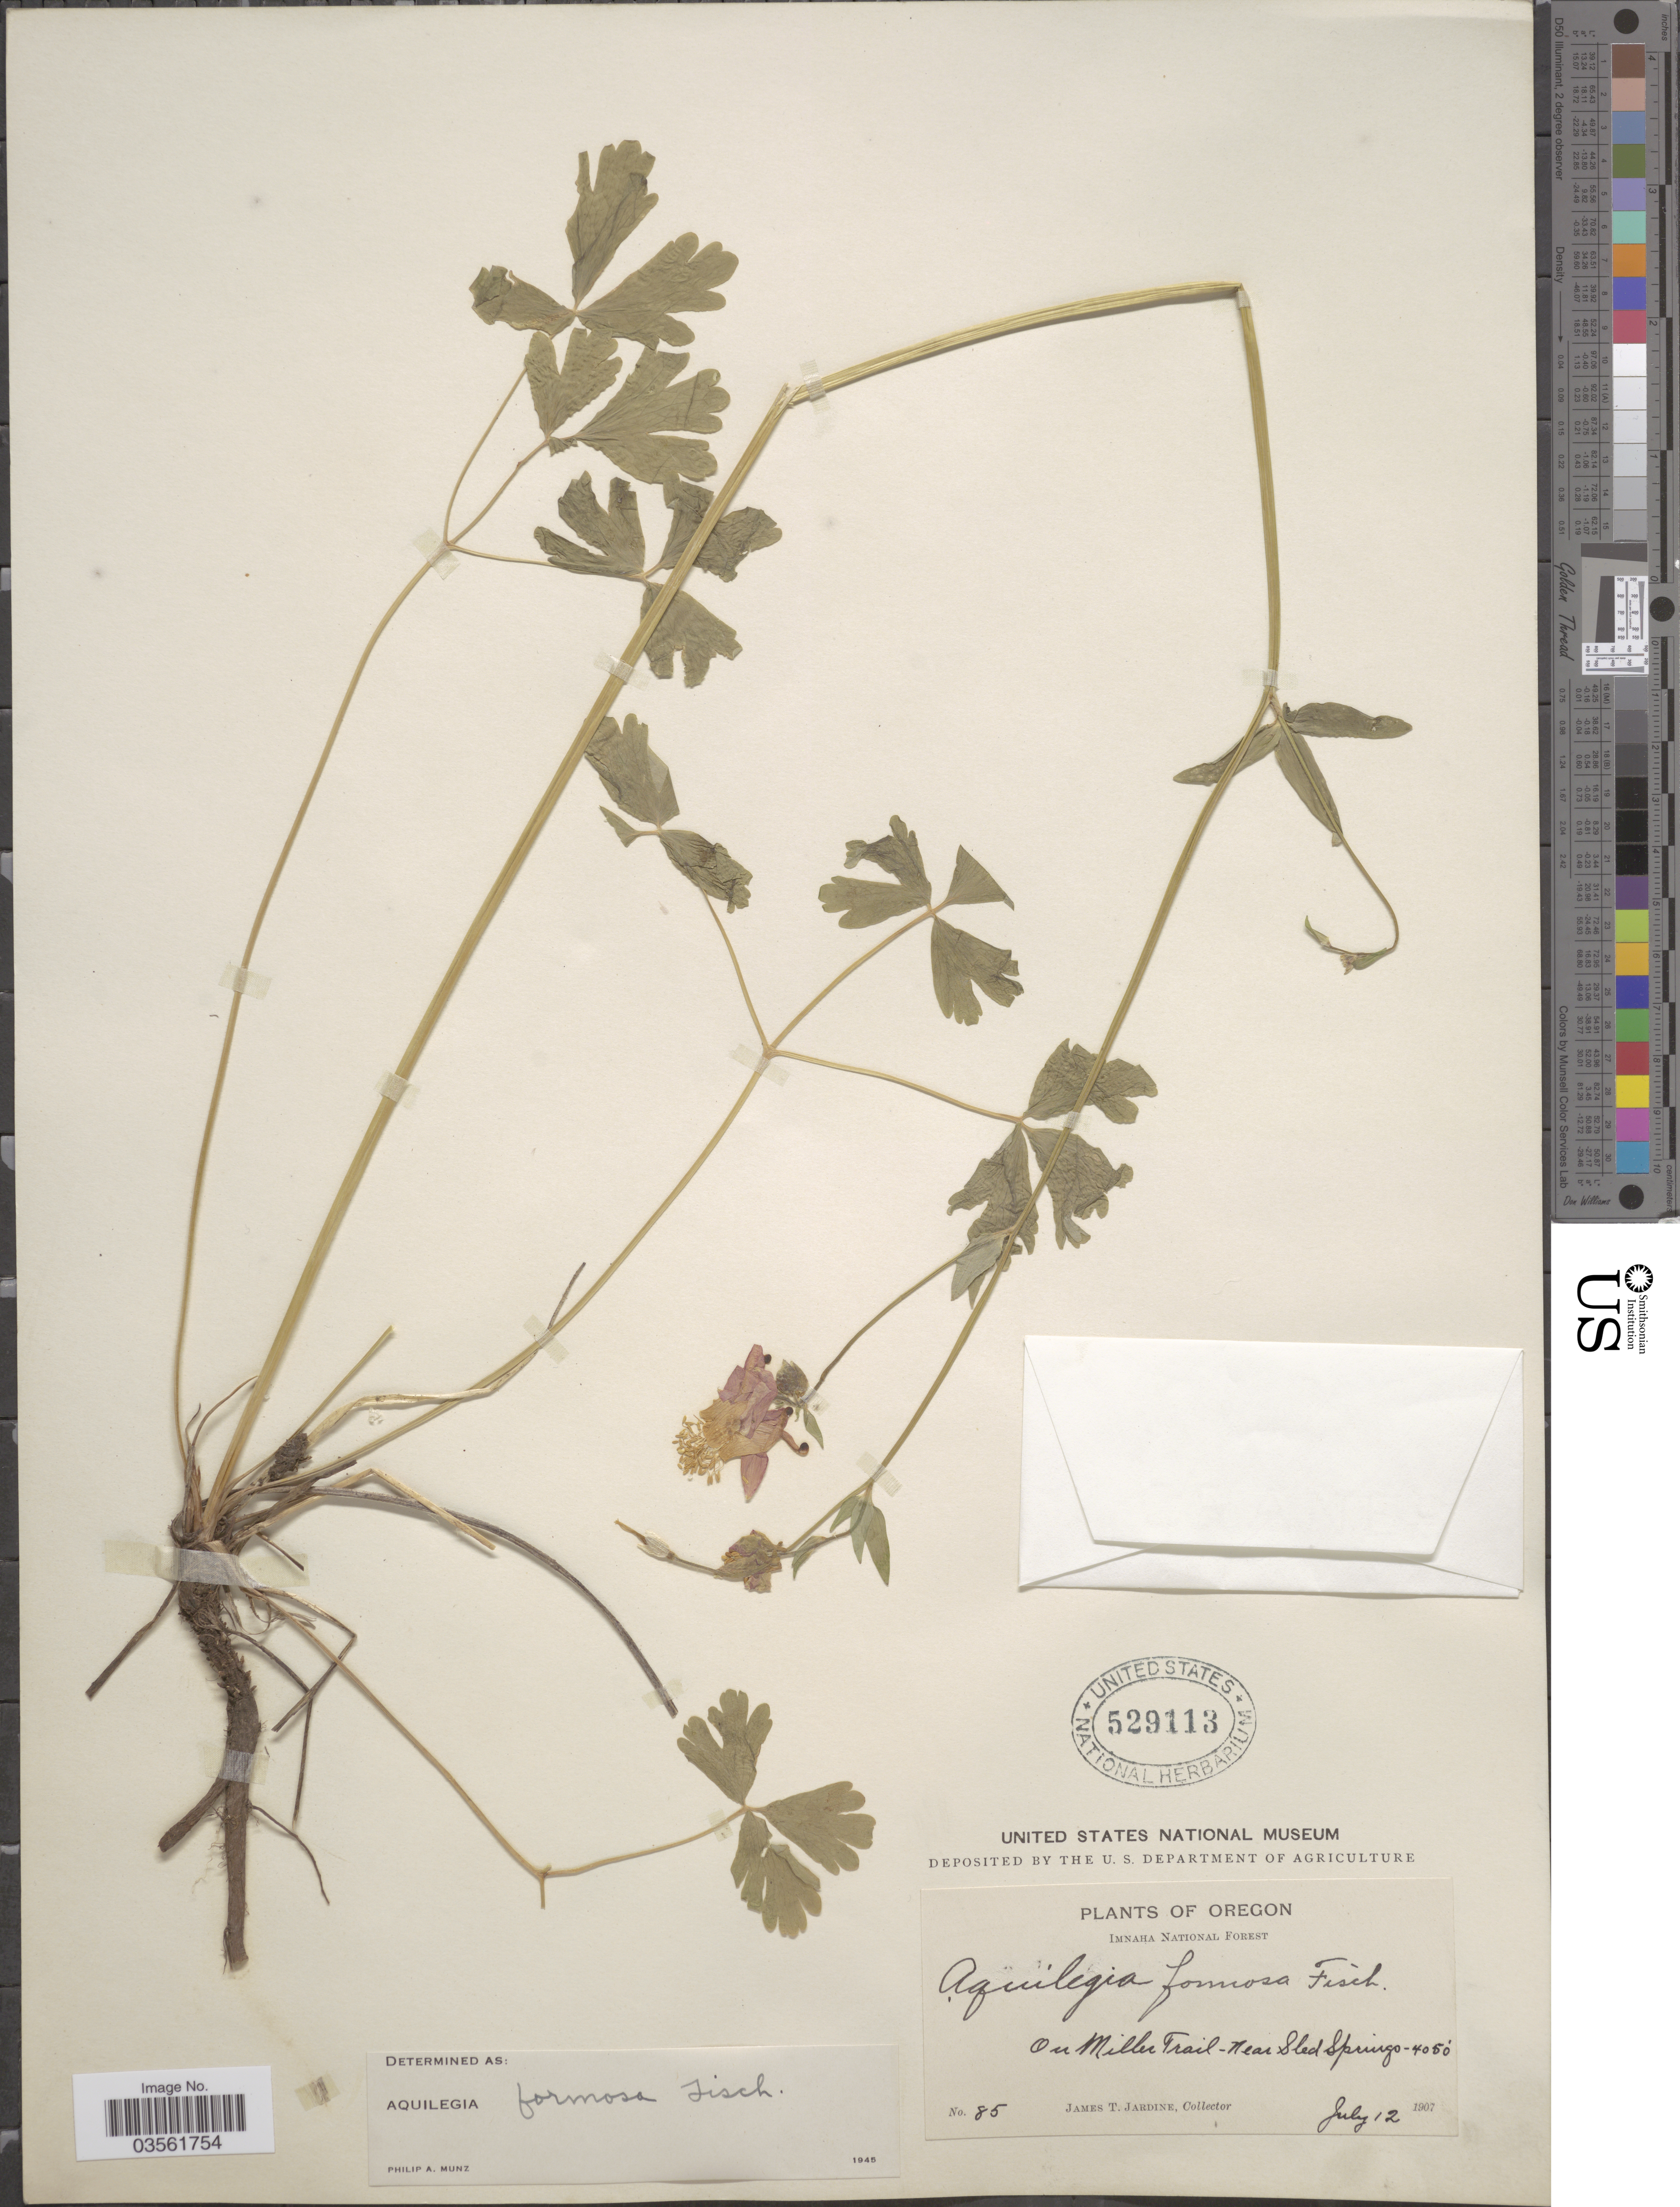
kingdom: Plantae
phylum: Tracheophyta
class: Magnoliopsida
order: Ranunculales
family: Ranunculaceae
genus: Aquilegia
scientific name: Aquilegia formosa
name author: Fisch. ex DC.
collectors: J. T. Jardine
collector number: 85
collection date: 1907-07-12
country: United States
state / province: Oregon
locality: Imnaha National Forest. On Miller Trail - Near Sled Springs.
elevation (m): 1234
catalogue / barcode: US 529113